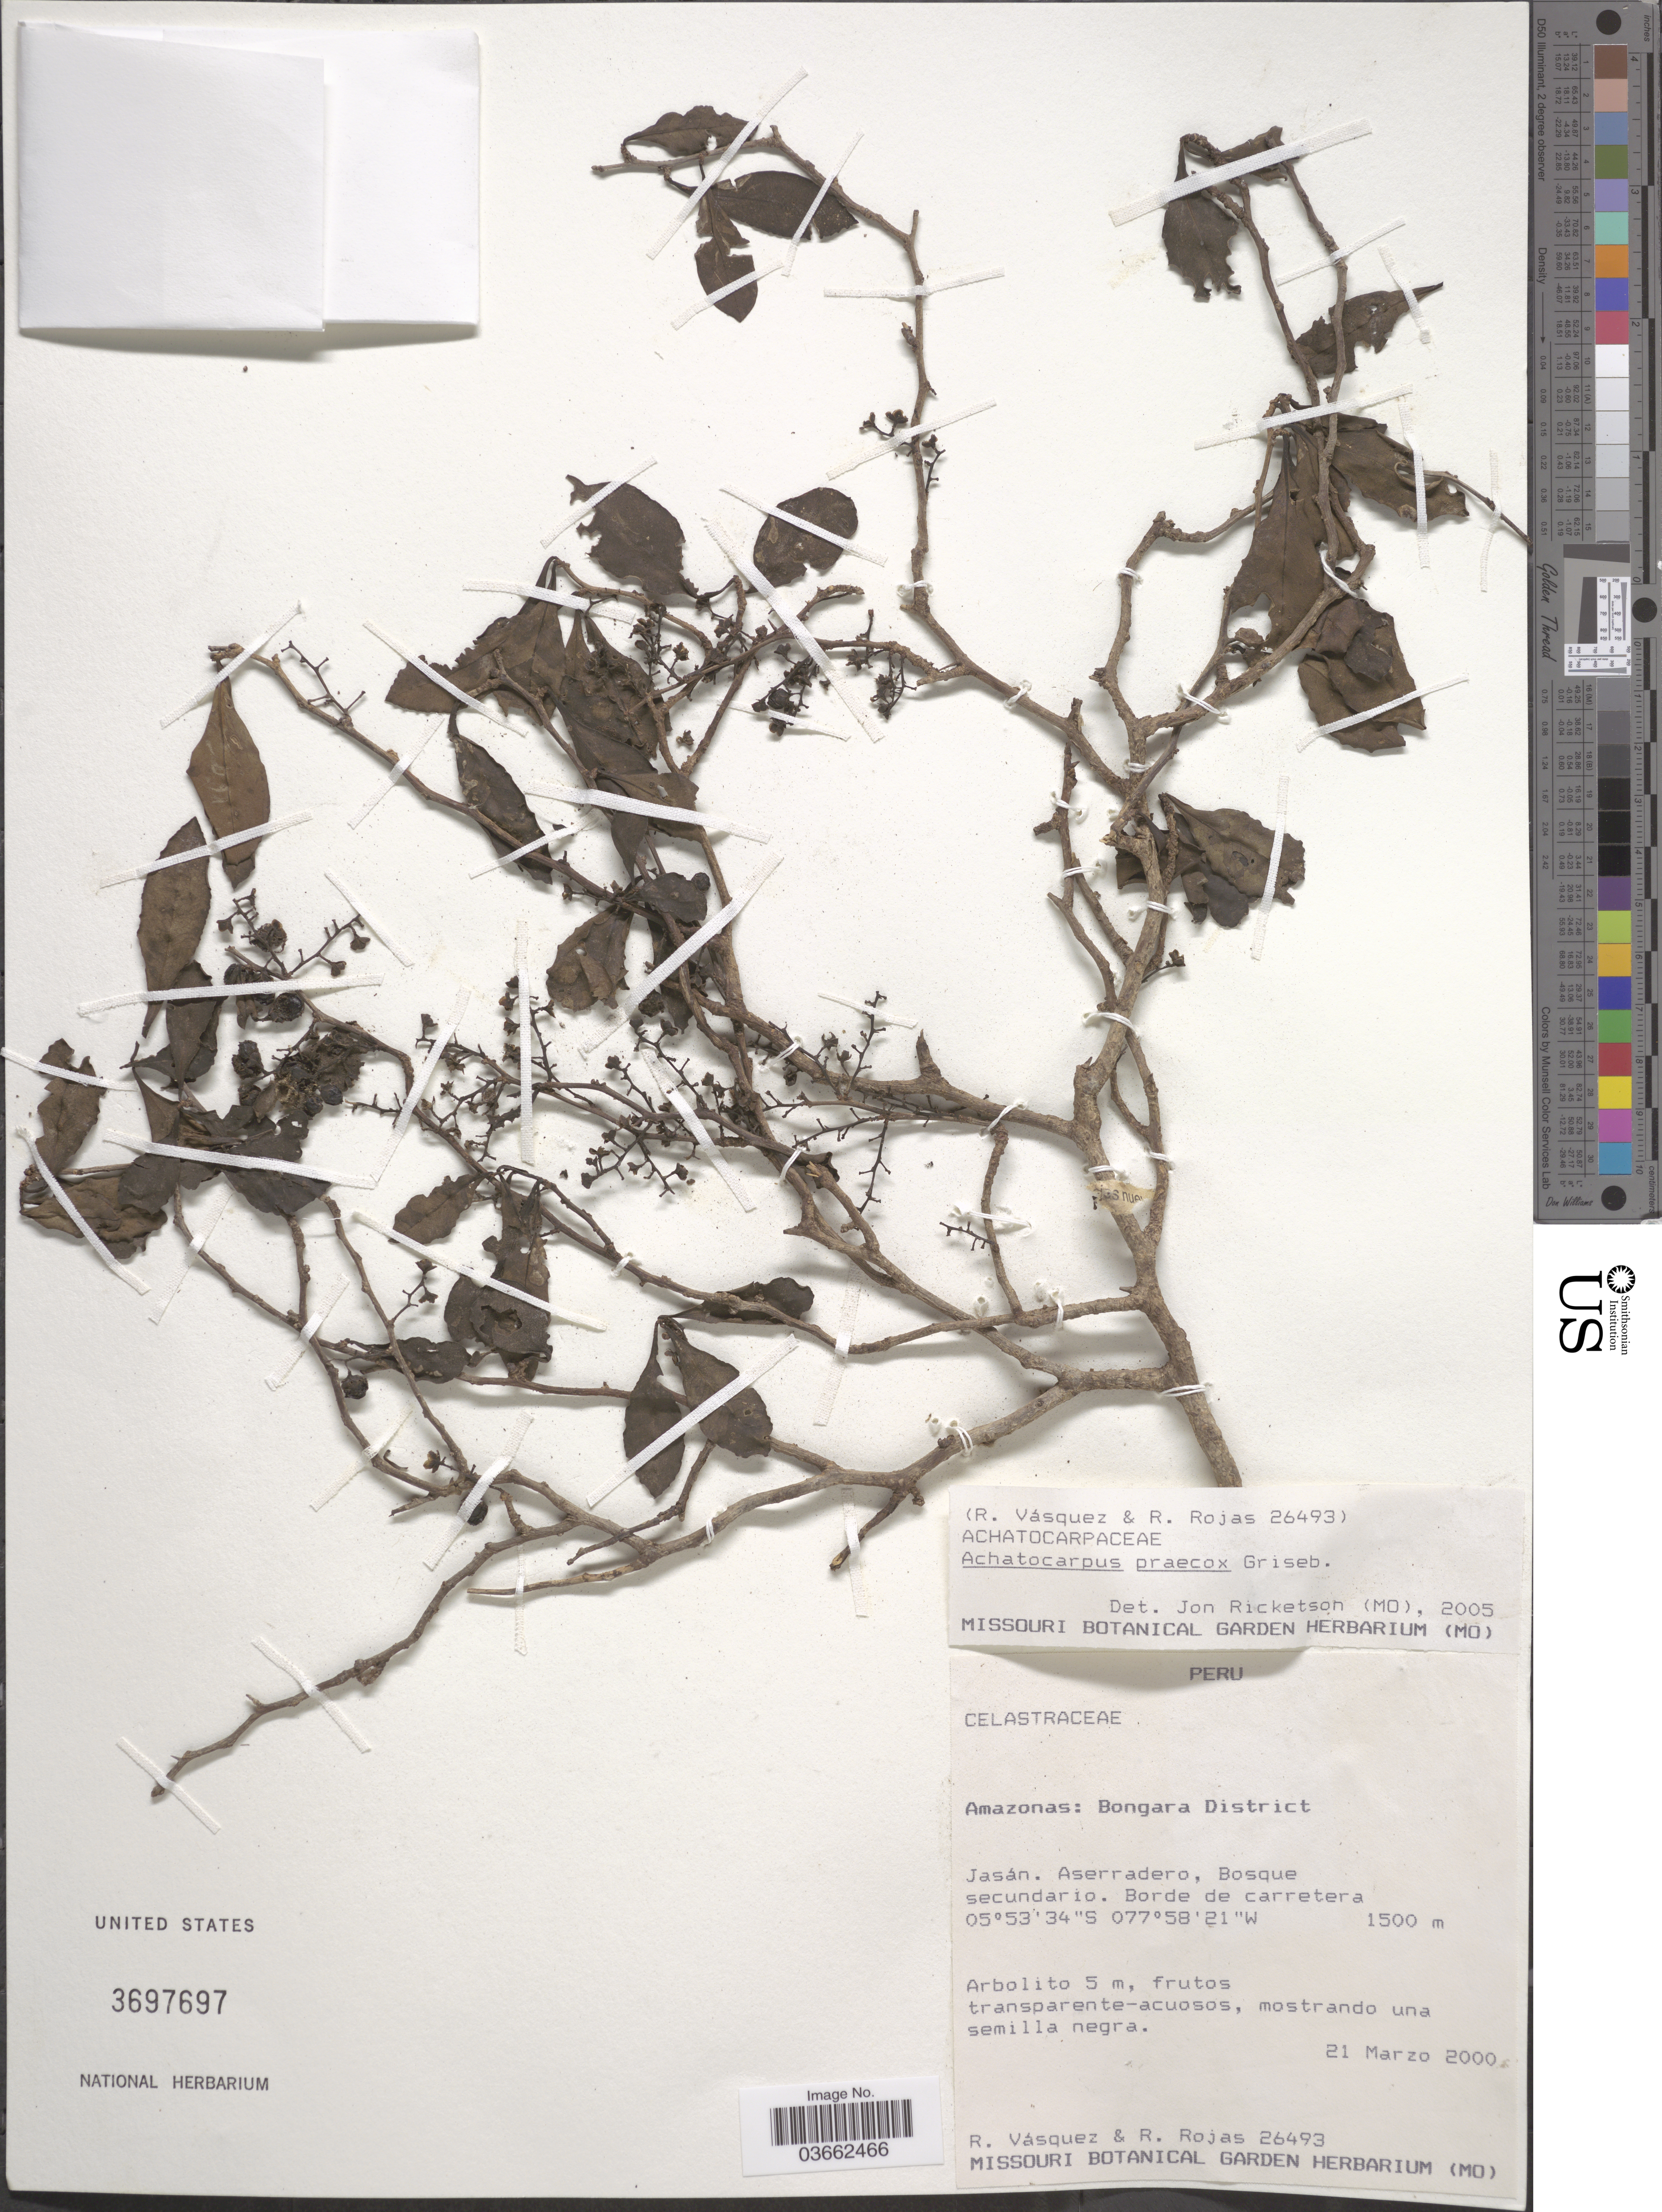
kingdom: Plantae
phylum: Tracheophyta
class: Magnoliopsida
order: Caryophyllales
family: Achatocarpaceae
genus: Achatocarpus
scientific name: Achatocarpus praecox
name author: Griseb.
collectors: R. Vásquez & R. Rojas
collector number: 26493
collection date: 2000-03-21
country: Peru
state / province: Amazonas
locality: Bongara District. Jasán. Aserradero, Bosque secundario. Borde de carretera.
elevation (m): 1500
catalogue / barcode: US 3697697